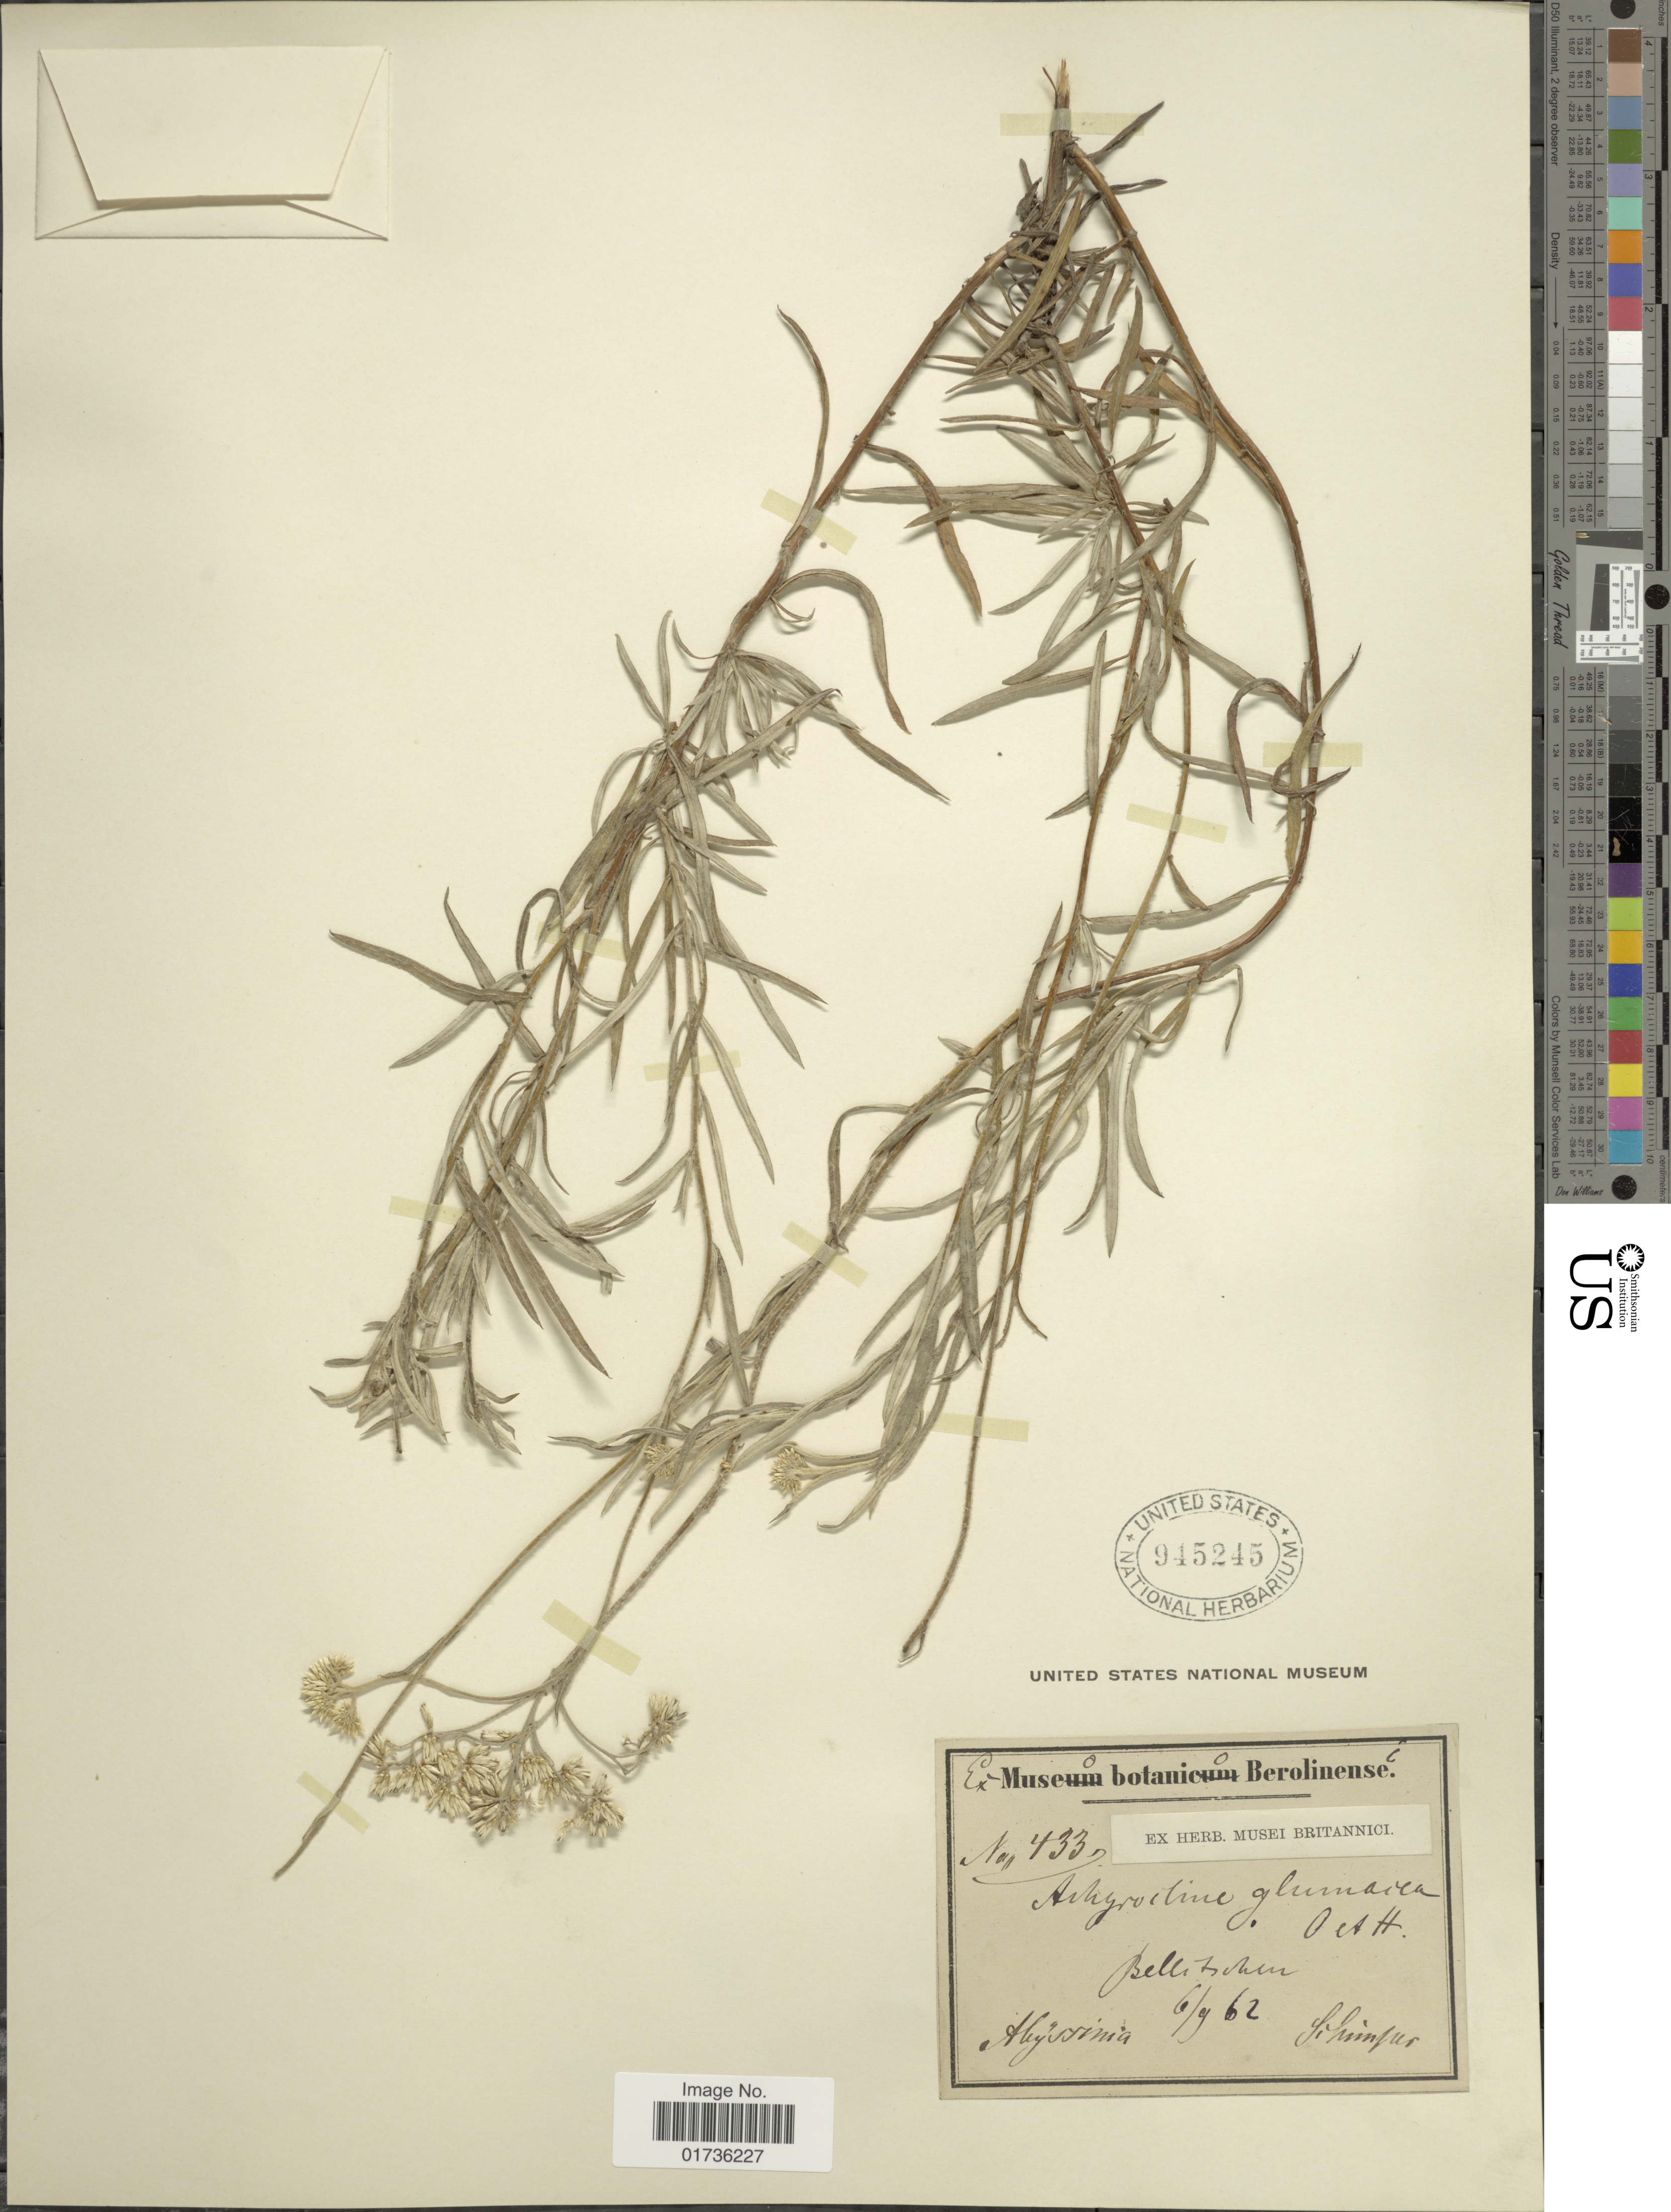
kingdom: Plantae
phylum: Tracheophyta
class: Magnoliopsida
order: Asterales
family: Asteraceae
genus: Achyrocline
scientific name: Achyrocline glumacea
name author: (DC.) Oliv. & Hiern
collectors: -. Schimper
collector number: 433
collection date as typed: Transcribed d/m/y: 6/9/62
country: Eritrea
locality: Bellitschen, Abyssinia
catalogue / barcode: US 945245